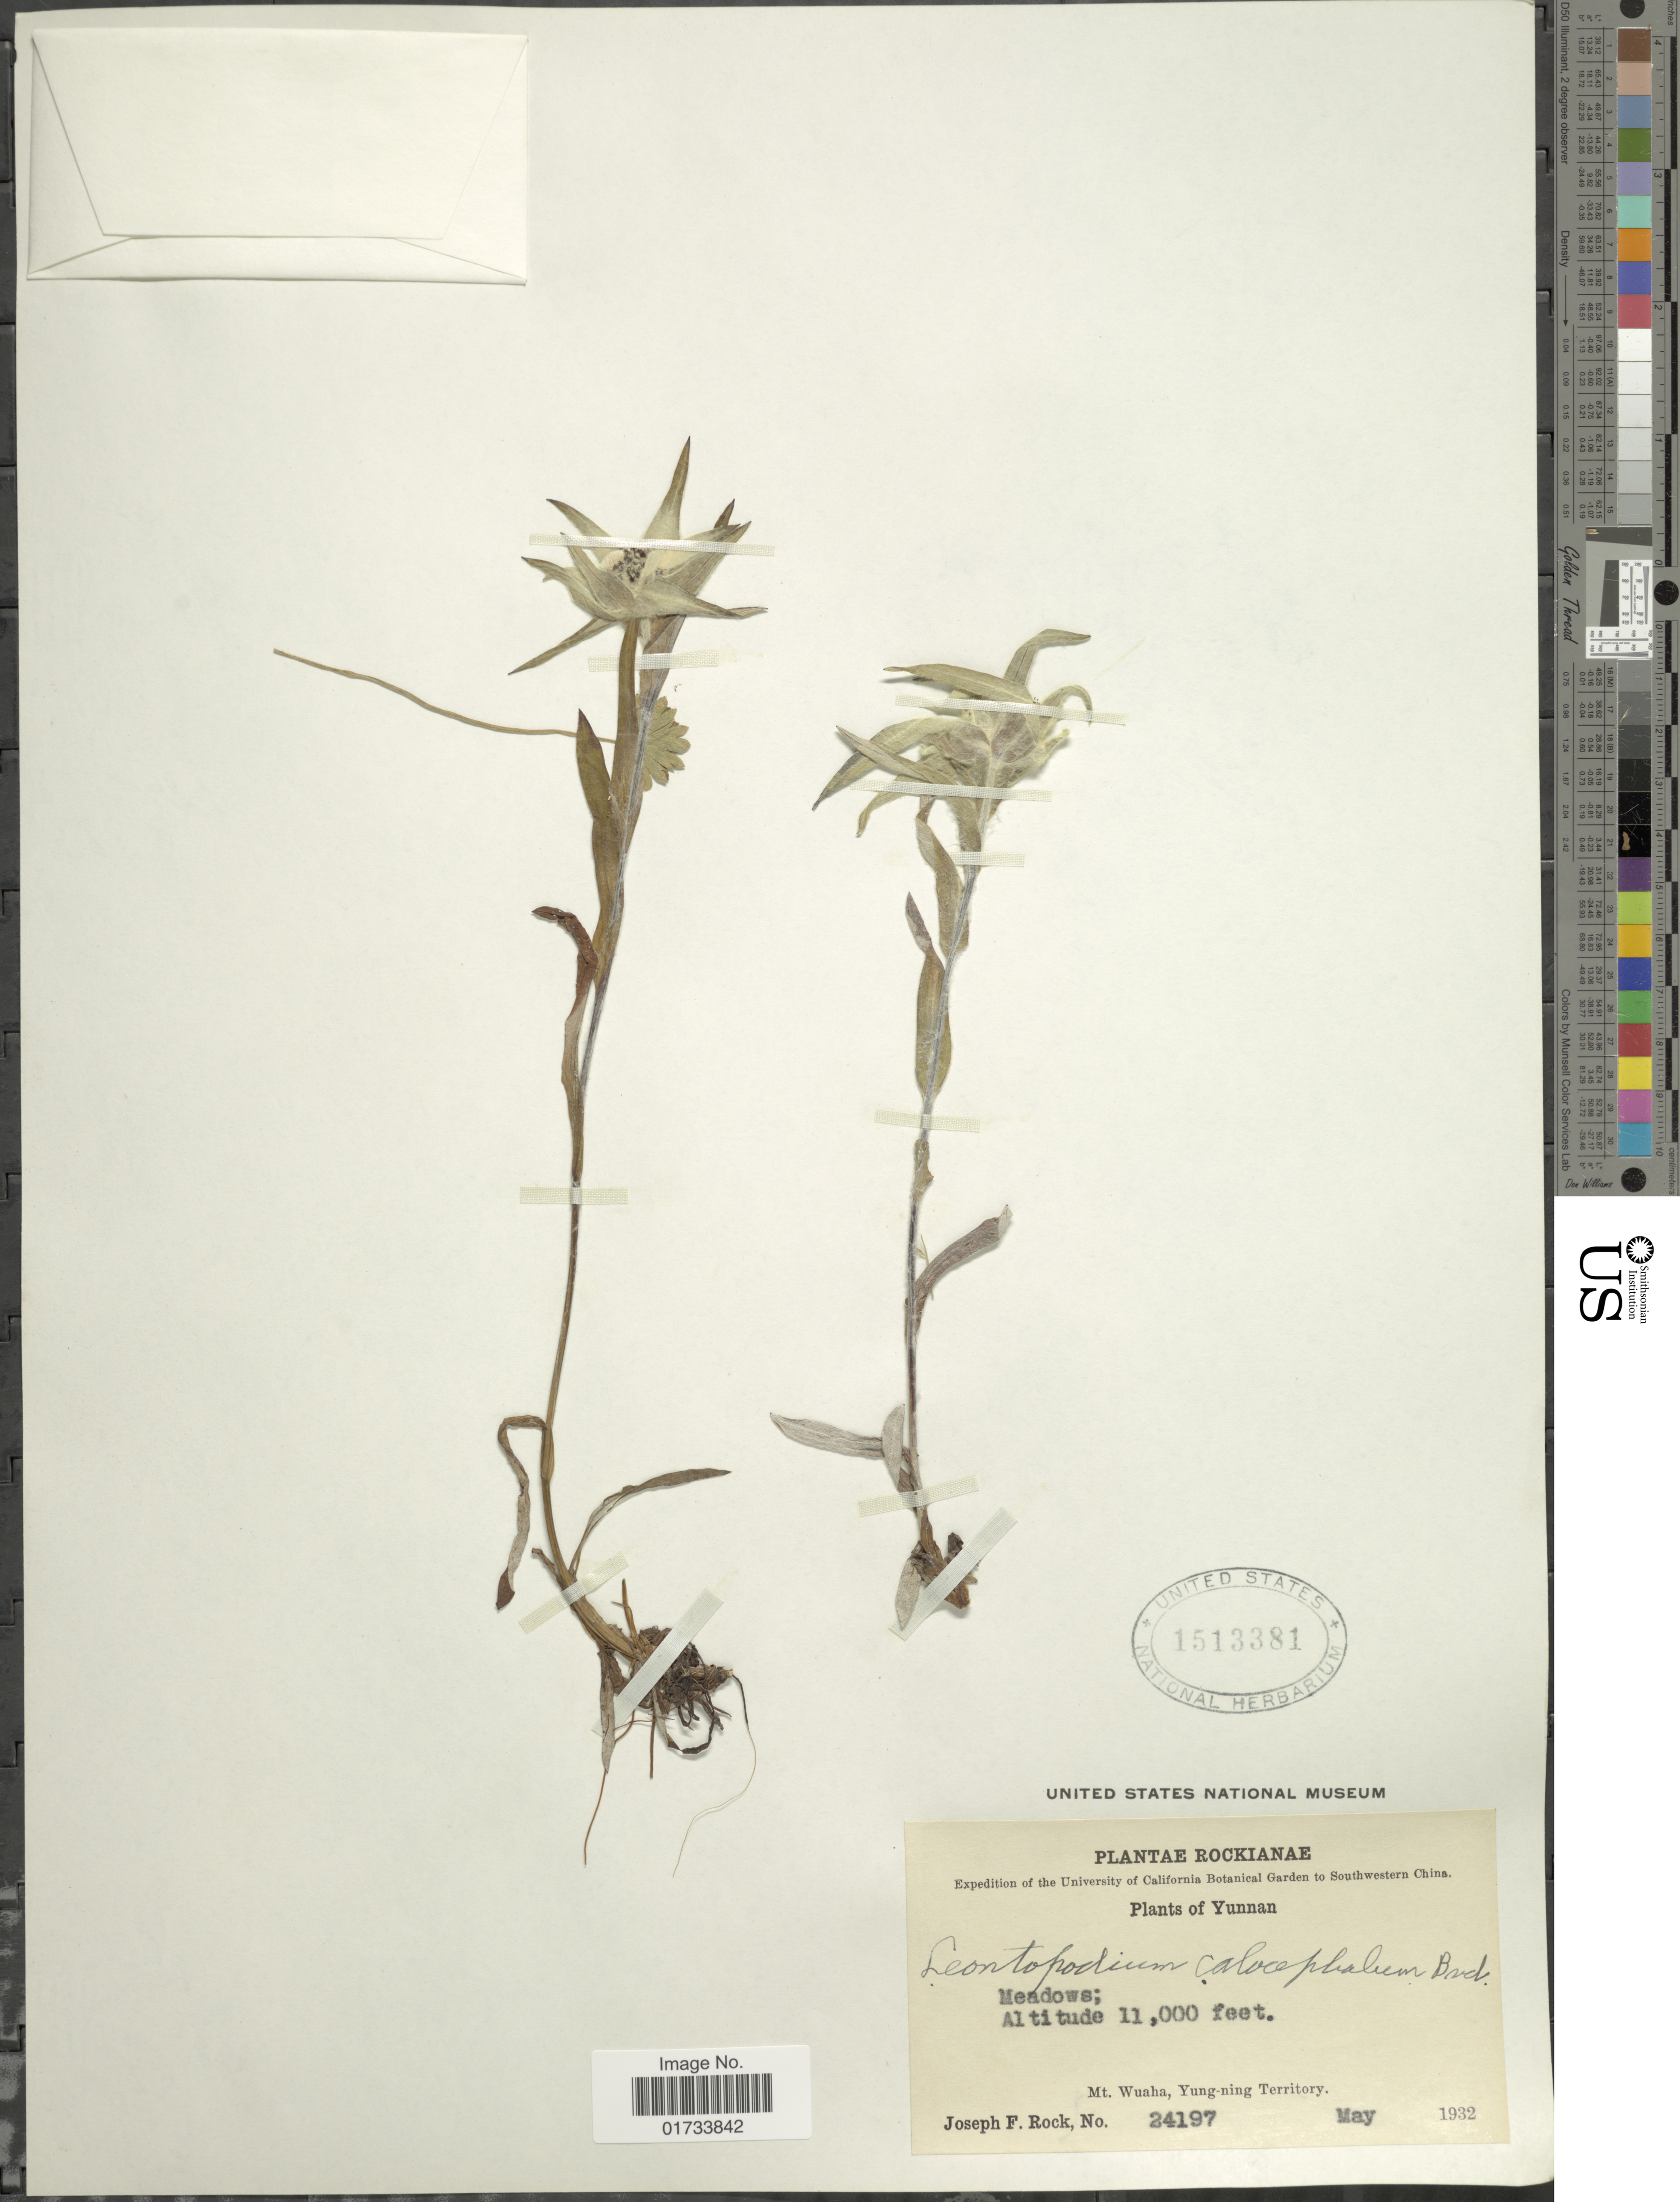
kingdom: Plantae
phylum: Tracheophyta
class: Magnoliopsida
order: Asterales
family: Asteraceae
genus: Leontopodium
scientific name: Leontopodium calocephalum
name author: (Franch.) Beauverd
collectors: J. F. Rock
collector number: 24197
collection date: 1932-05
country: China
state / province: Yunnan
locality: Rockianae, meadows, Mt. Wuaha, Yung-ning Territory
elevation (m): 3353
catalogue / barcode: US 1513381